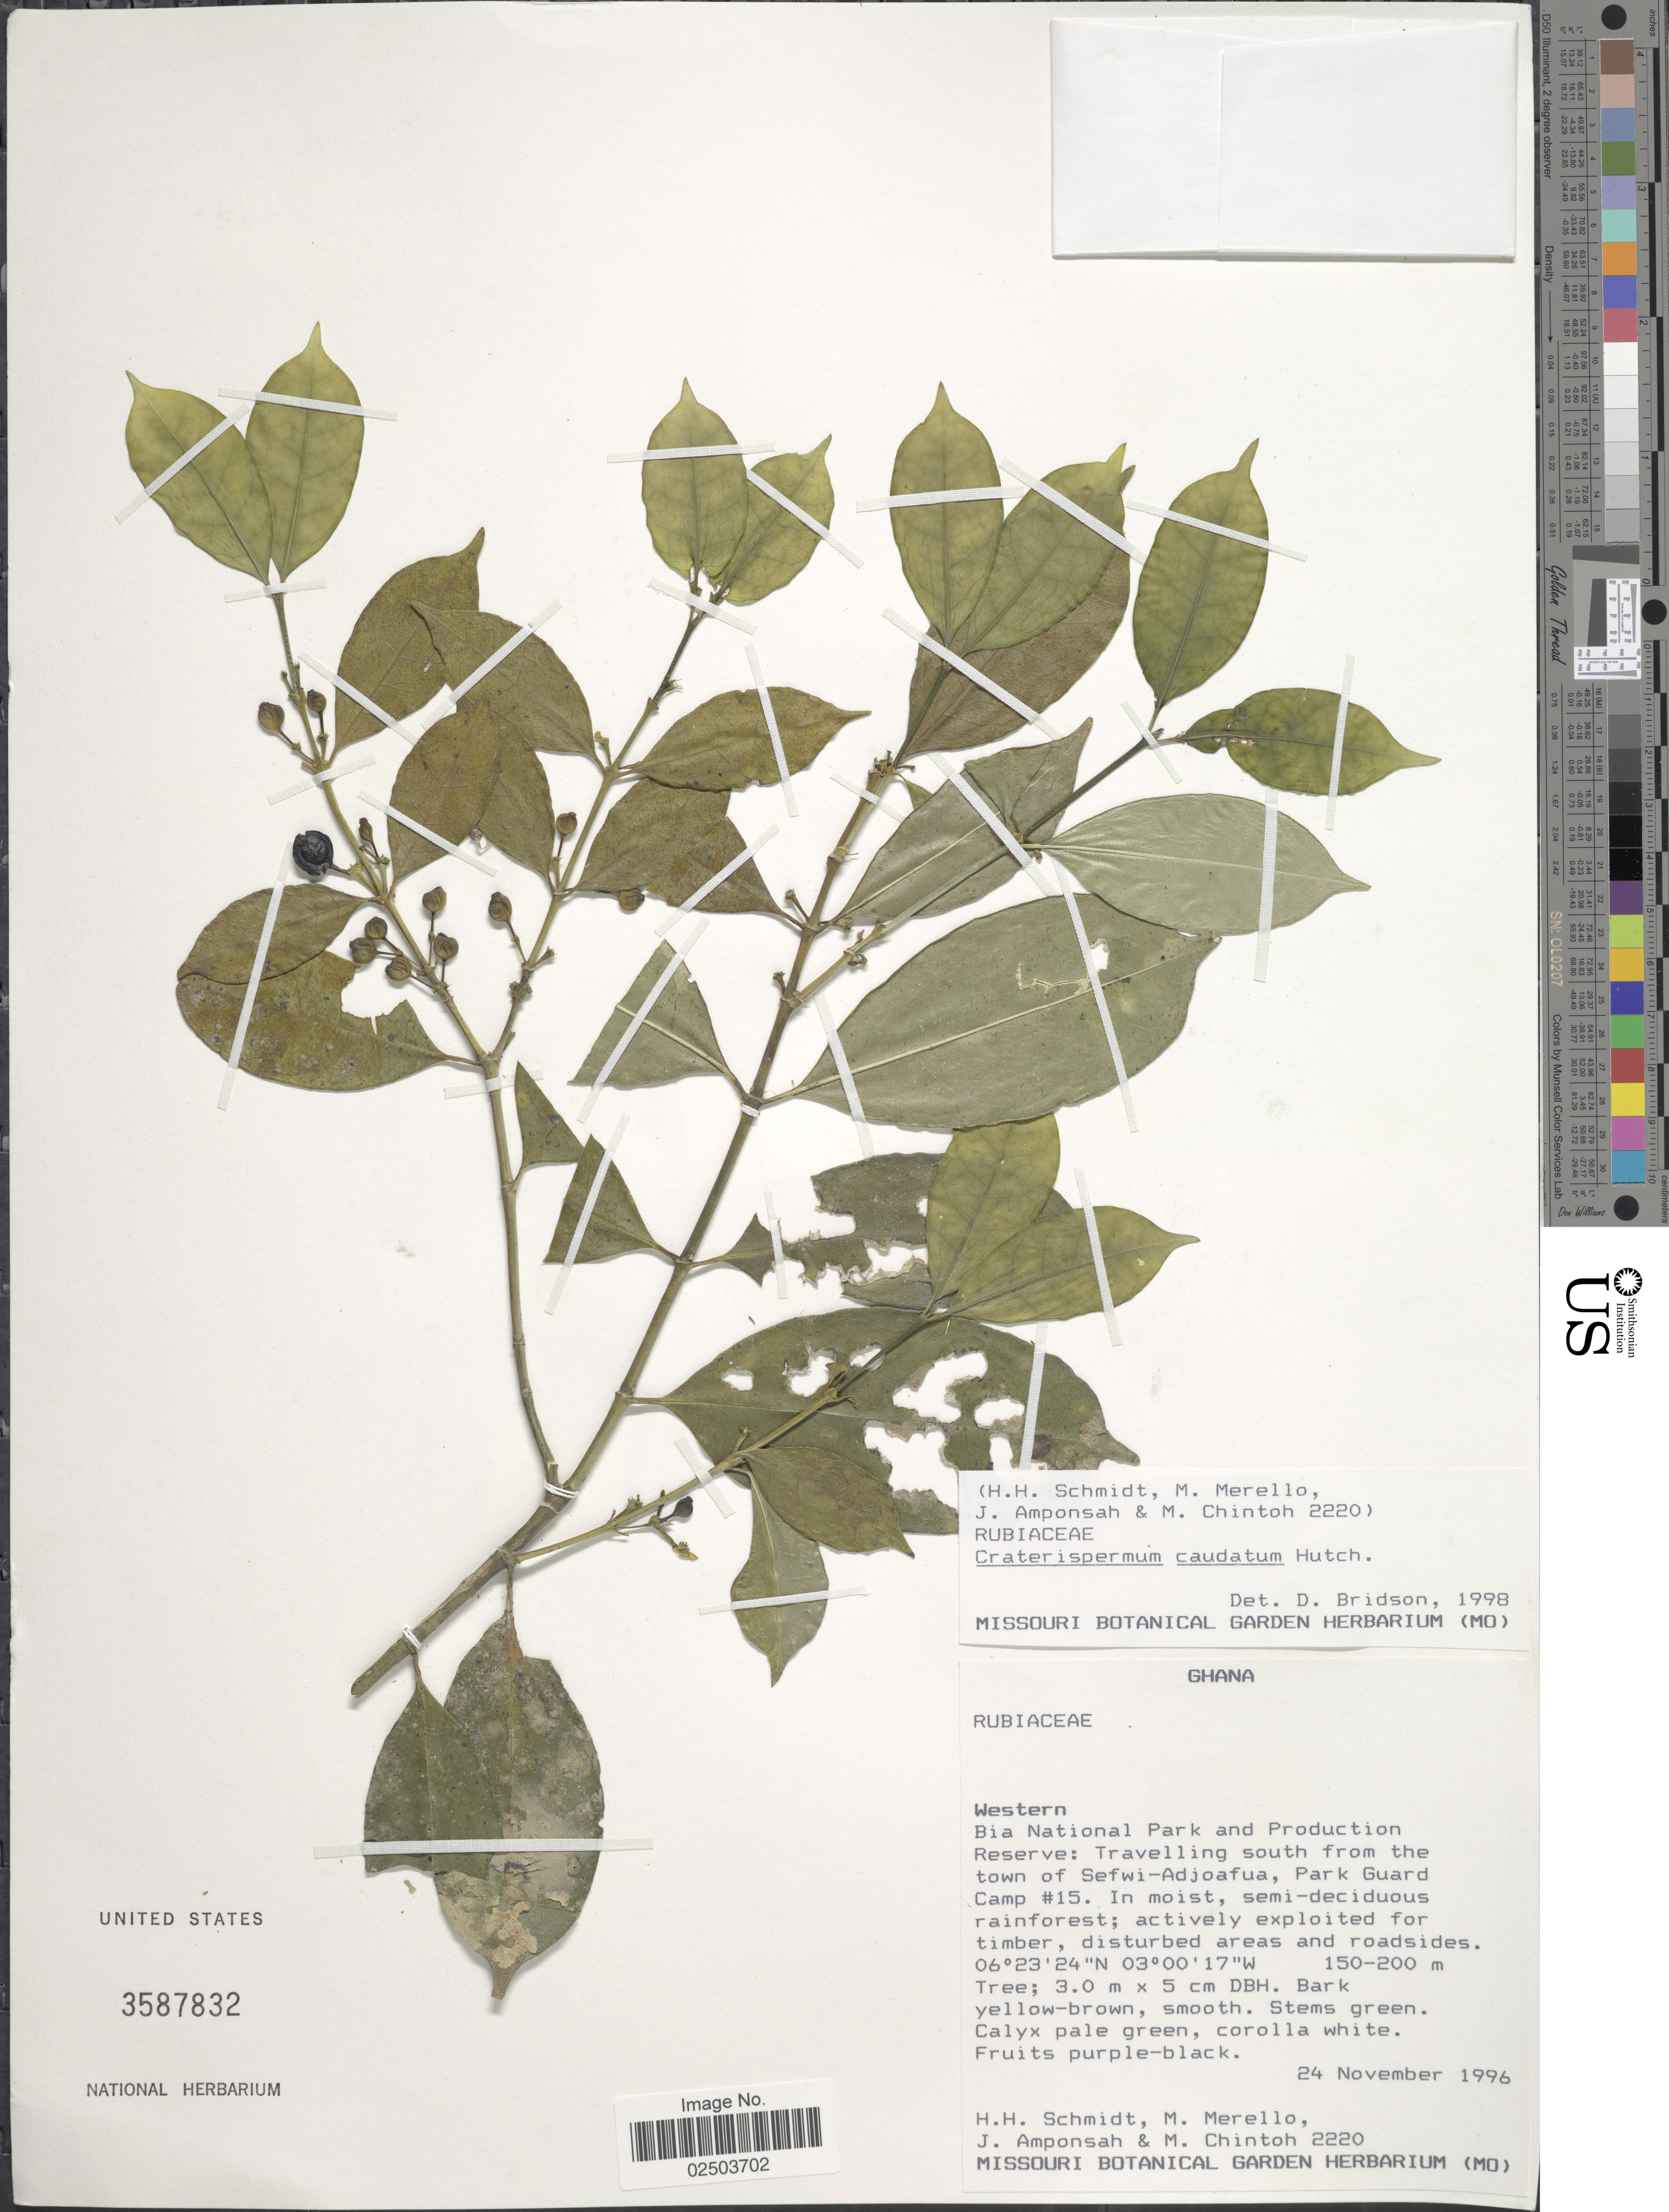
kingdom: Plantae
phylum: Tracheophyta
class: Magnoliopsida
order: Gentianales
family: Rubiaceae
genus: Craterispermum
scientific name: Craterispermum caudatum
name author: Hutch.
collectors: H. Schmidt, M. Merello, J. Amponsah & M. Chintoh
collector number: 2220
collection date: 1996-11-24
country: Ghana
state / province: Western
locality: Bia National Park and Production Reserve: Travelling south from the town of Sefwi- Adjoafua, Park Guard Camp #15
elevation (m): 150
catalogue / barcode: US 3587832